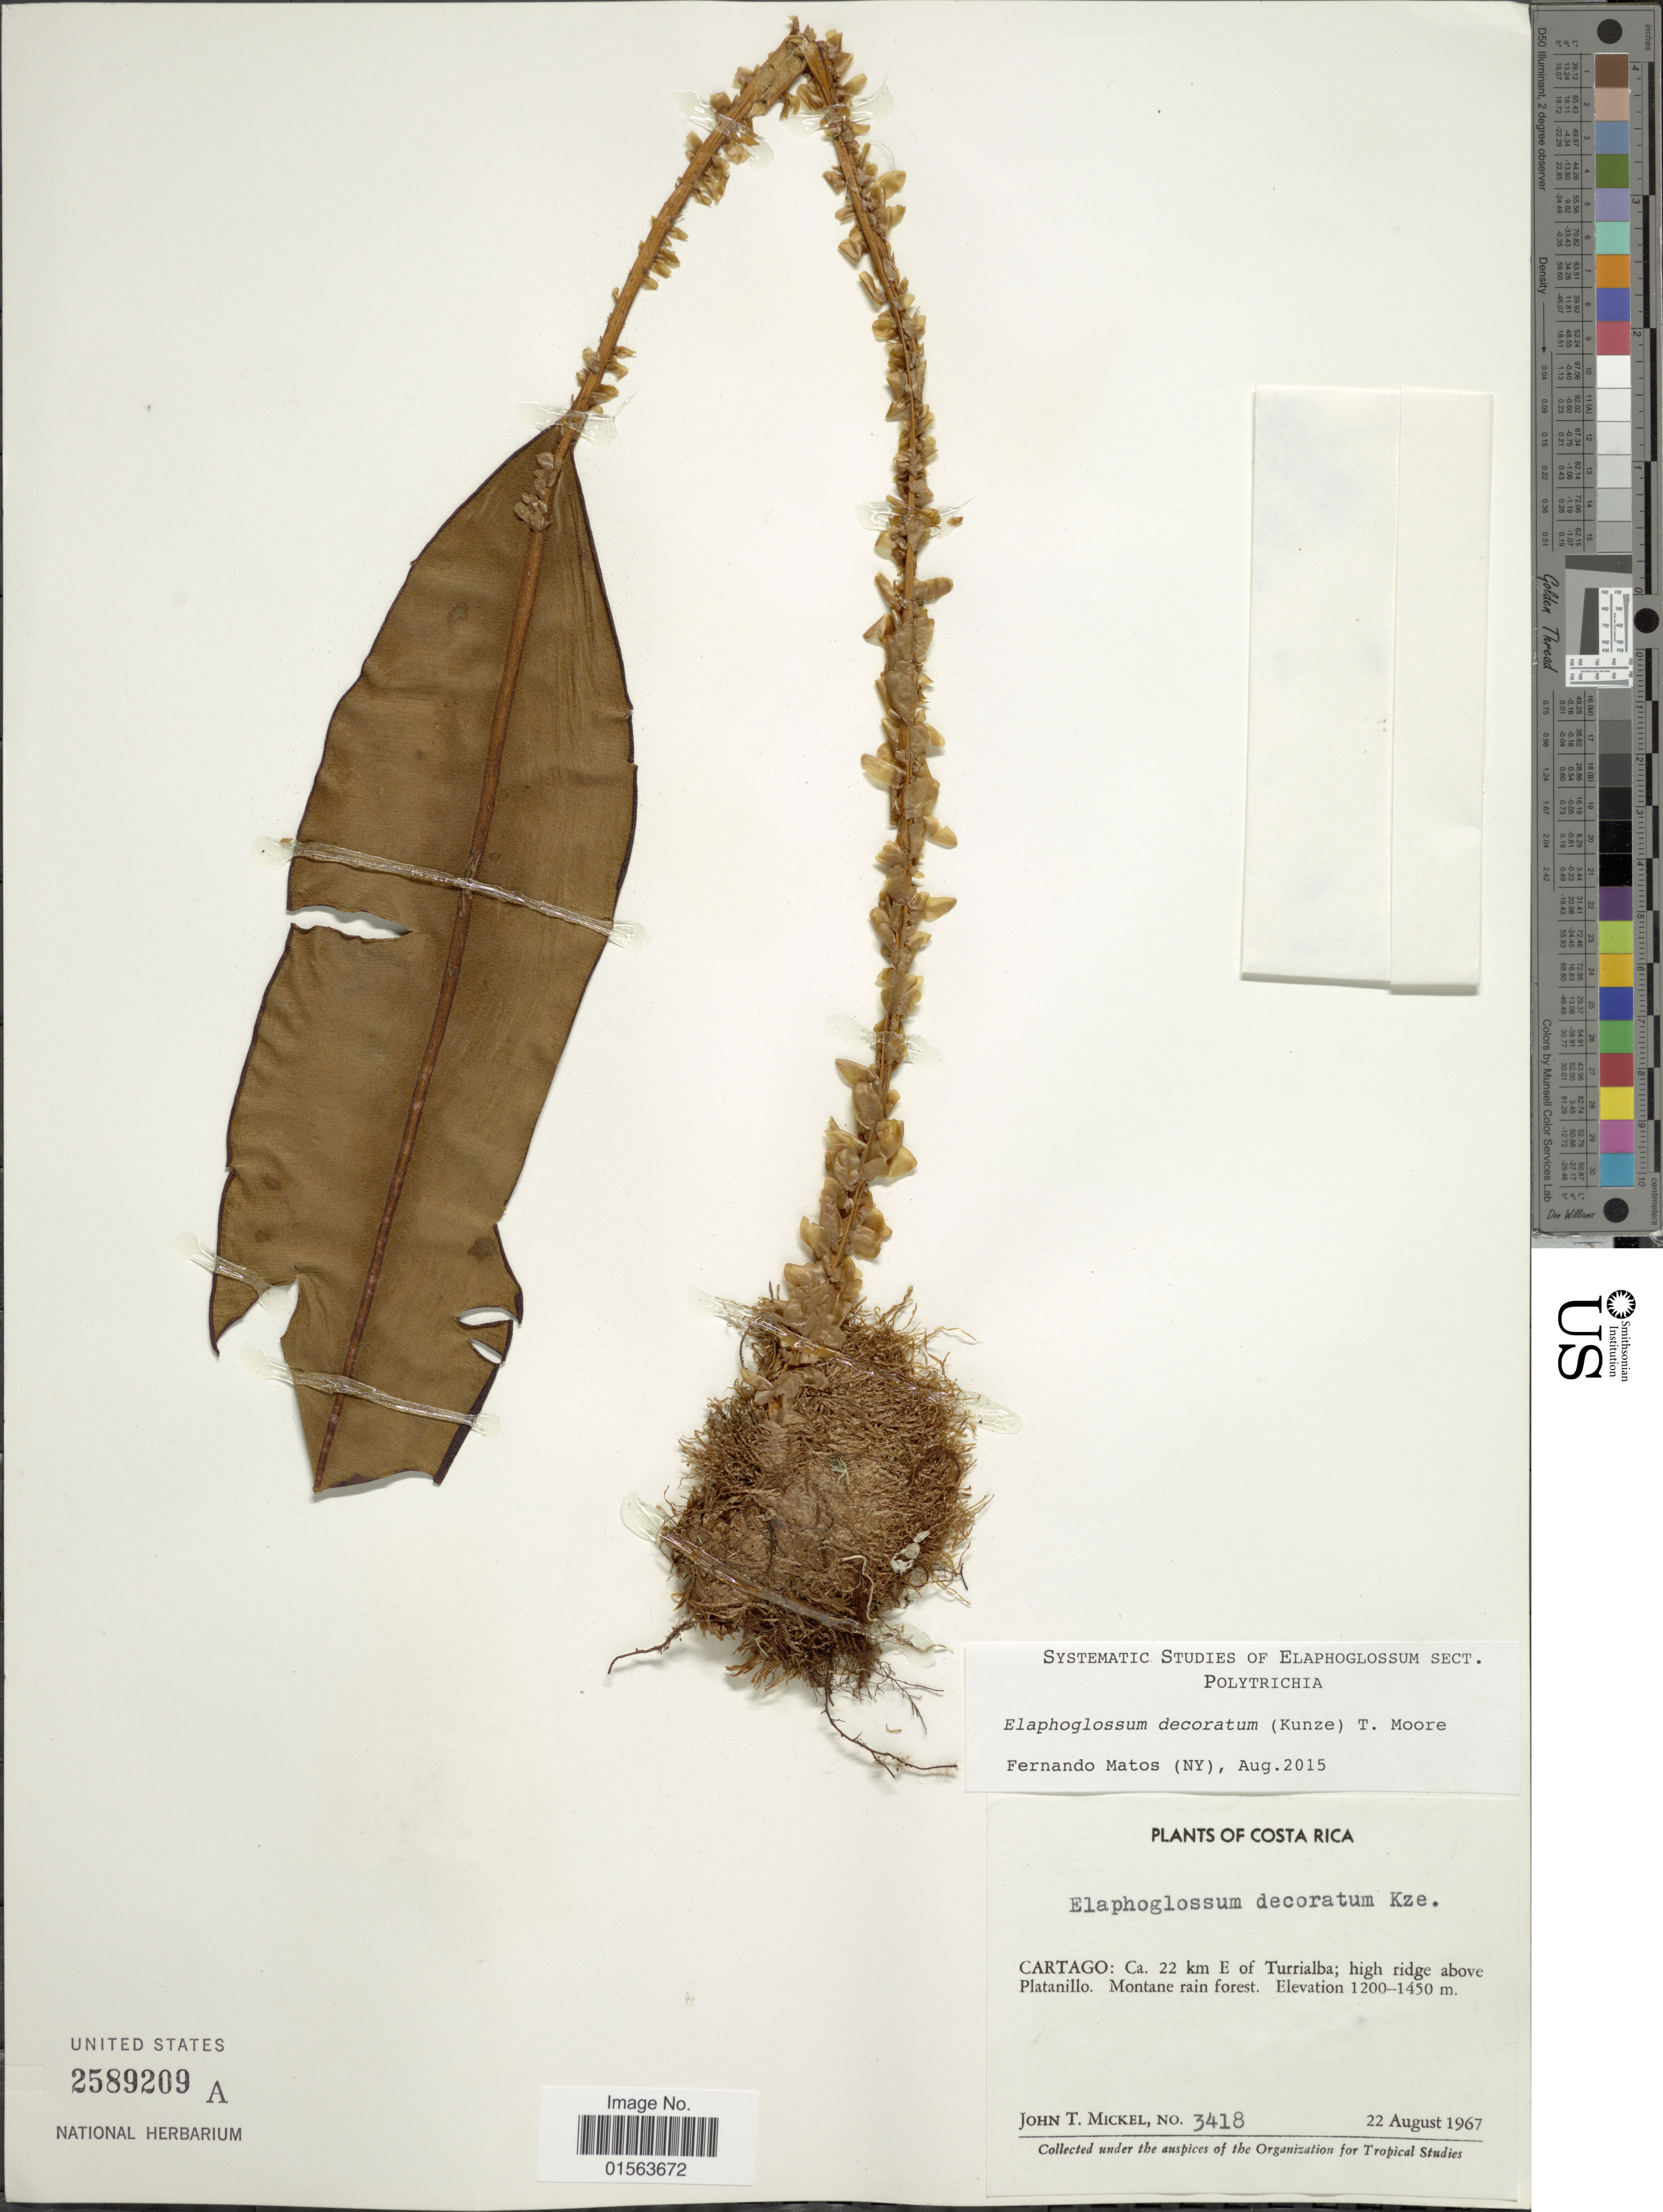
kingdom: Plantae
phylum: Tracheophyta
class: Polypodiopsida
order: Polypodiales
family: Dryopteridaceae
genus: Elaphoglossum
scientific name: Elaphoglossum decoratum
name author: (Kunze) T. Moore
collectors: J. T. Mickel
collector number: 3418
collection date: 1967-08-22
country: Costa Rica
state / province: Cartago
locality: Cartago: Ca 22 km E of Turrialba; high ridge above Platanillo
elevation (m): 1200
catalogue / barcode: US 2589209A